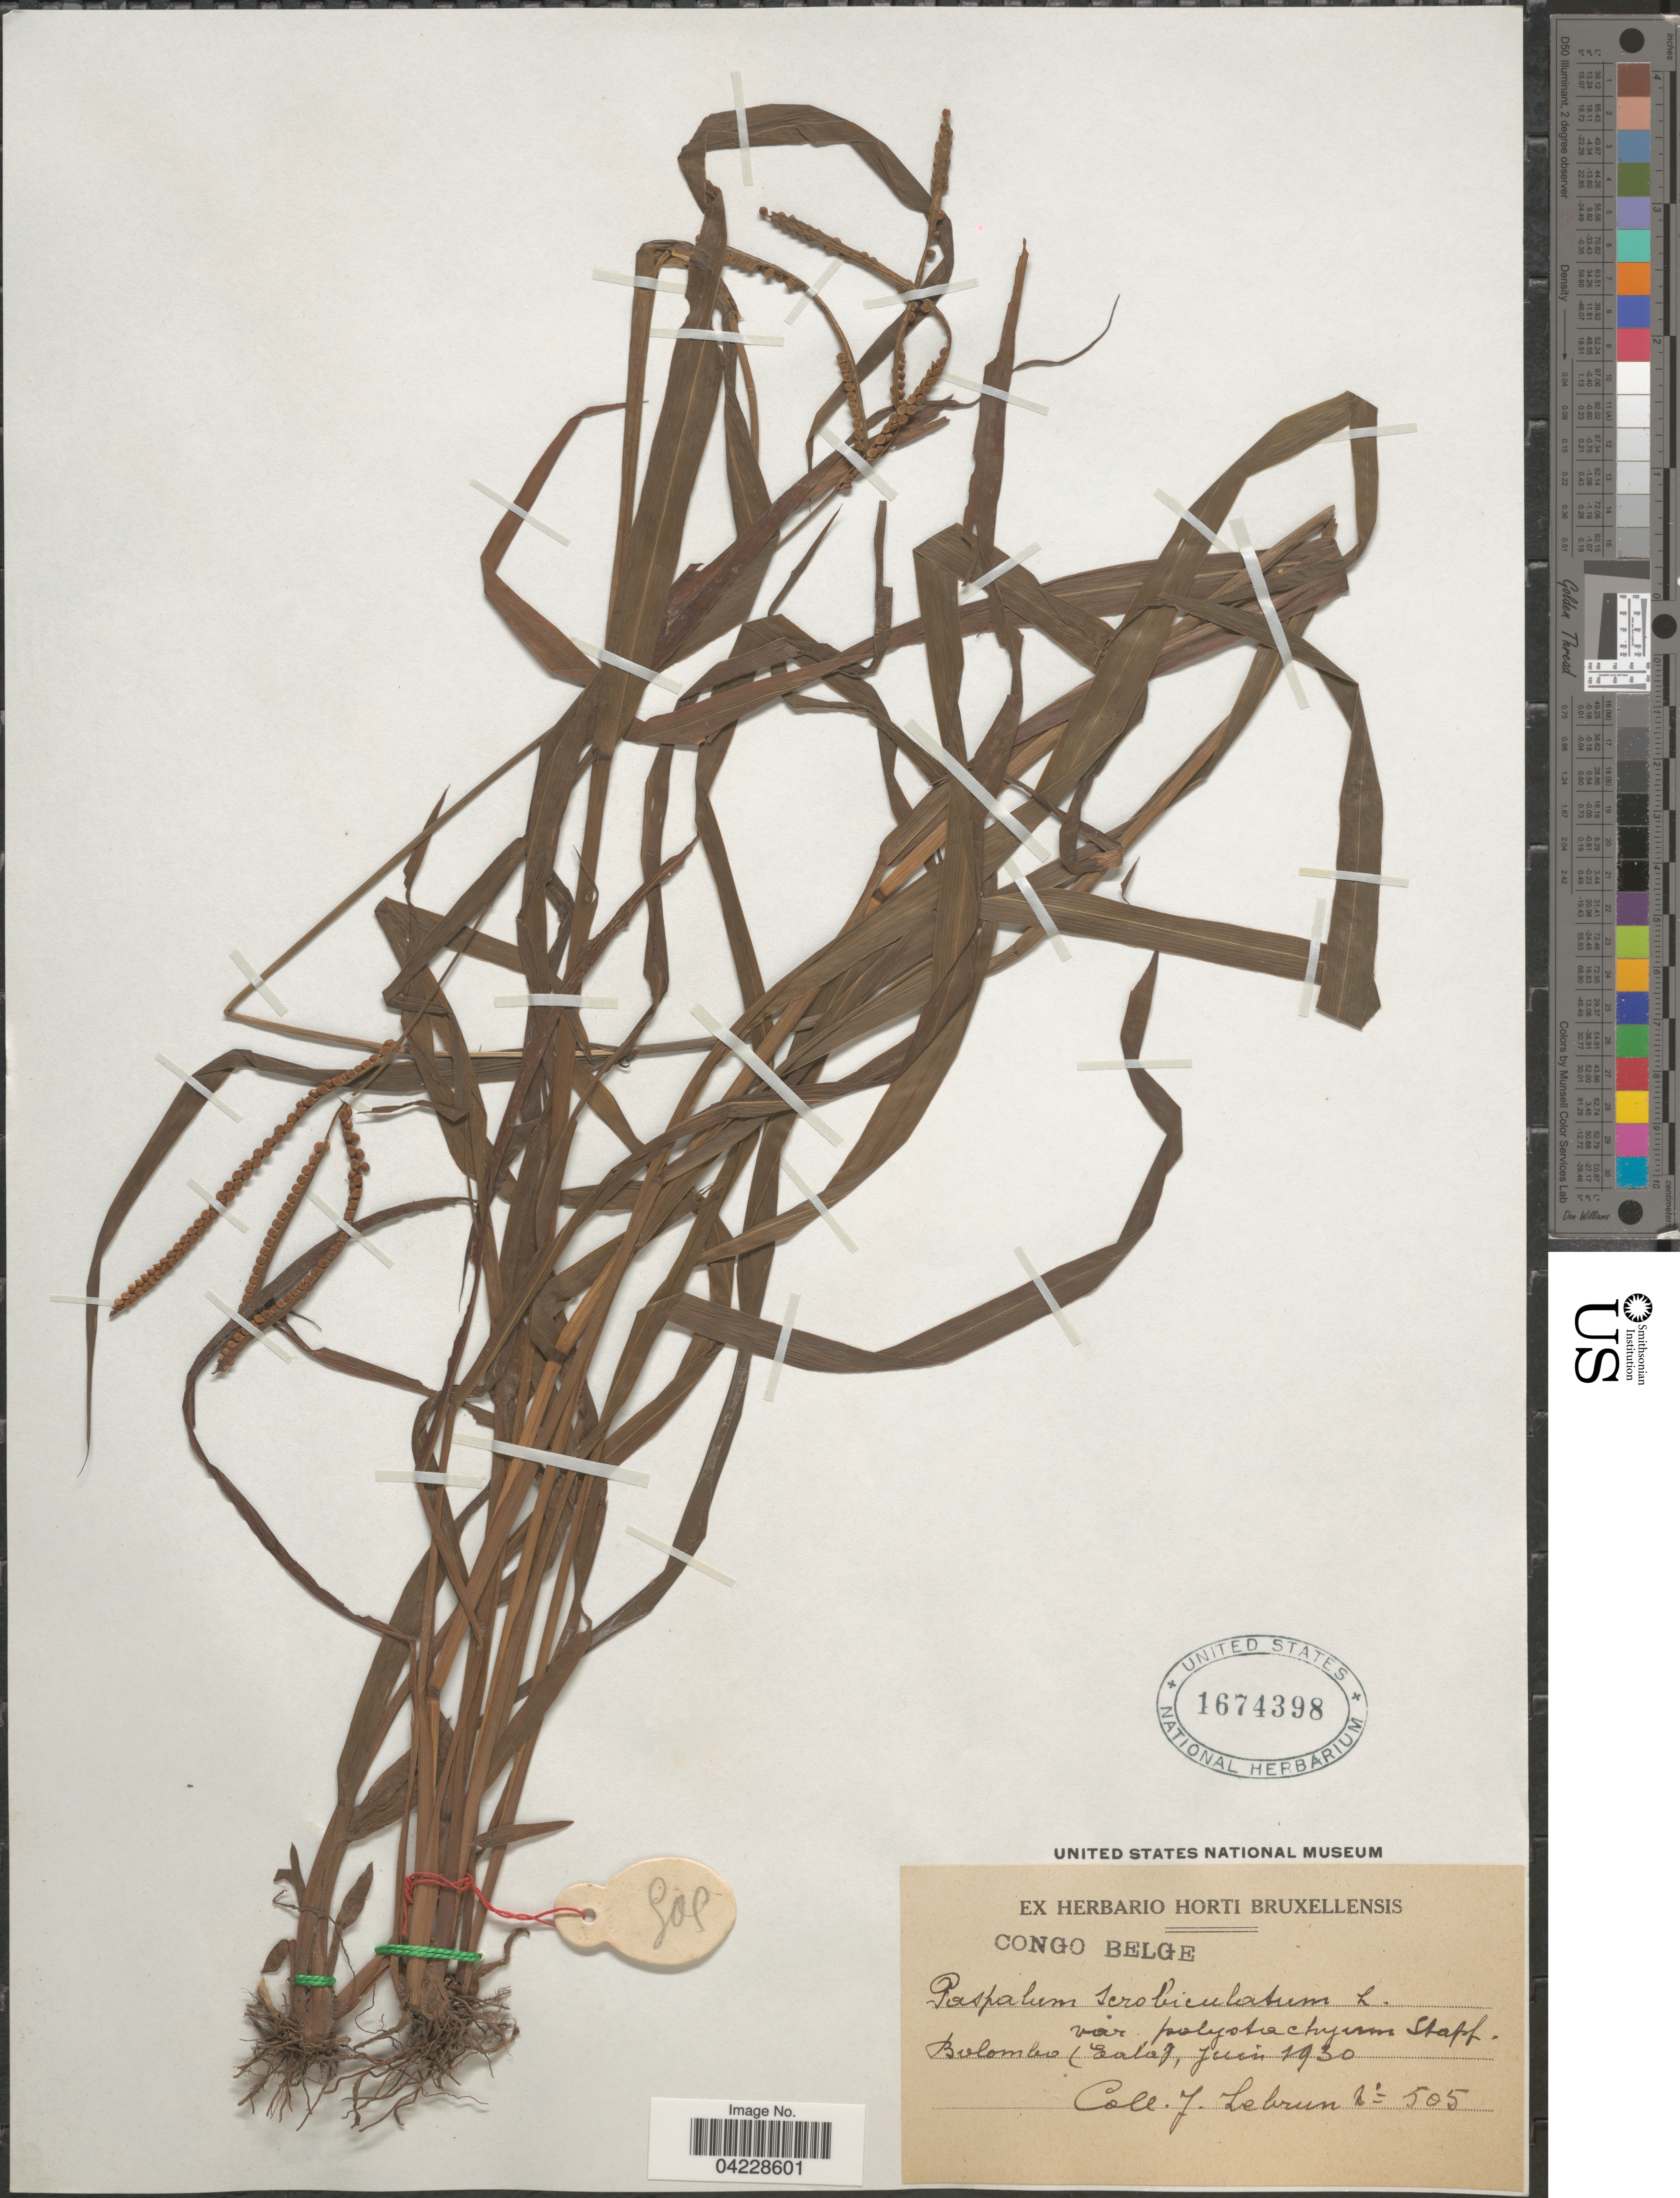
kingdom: Plantae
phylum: Tracheophyta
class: Liliopsida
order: Poales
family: Poaceae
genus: Paspalum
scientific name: Paspalum scrobiculatum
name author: L.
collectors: J. A. Lebrun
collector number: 505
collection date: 1930-06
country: Congo, Democratic Republic of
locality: Congo Belge. Bolombo (Eolo).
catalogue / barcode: US 1674398